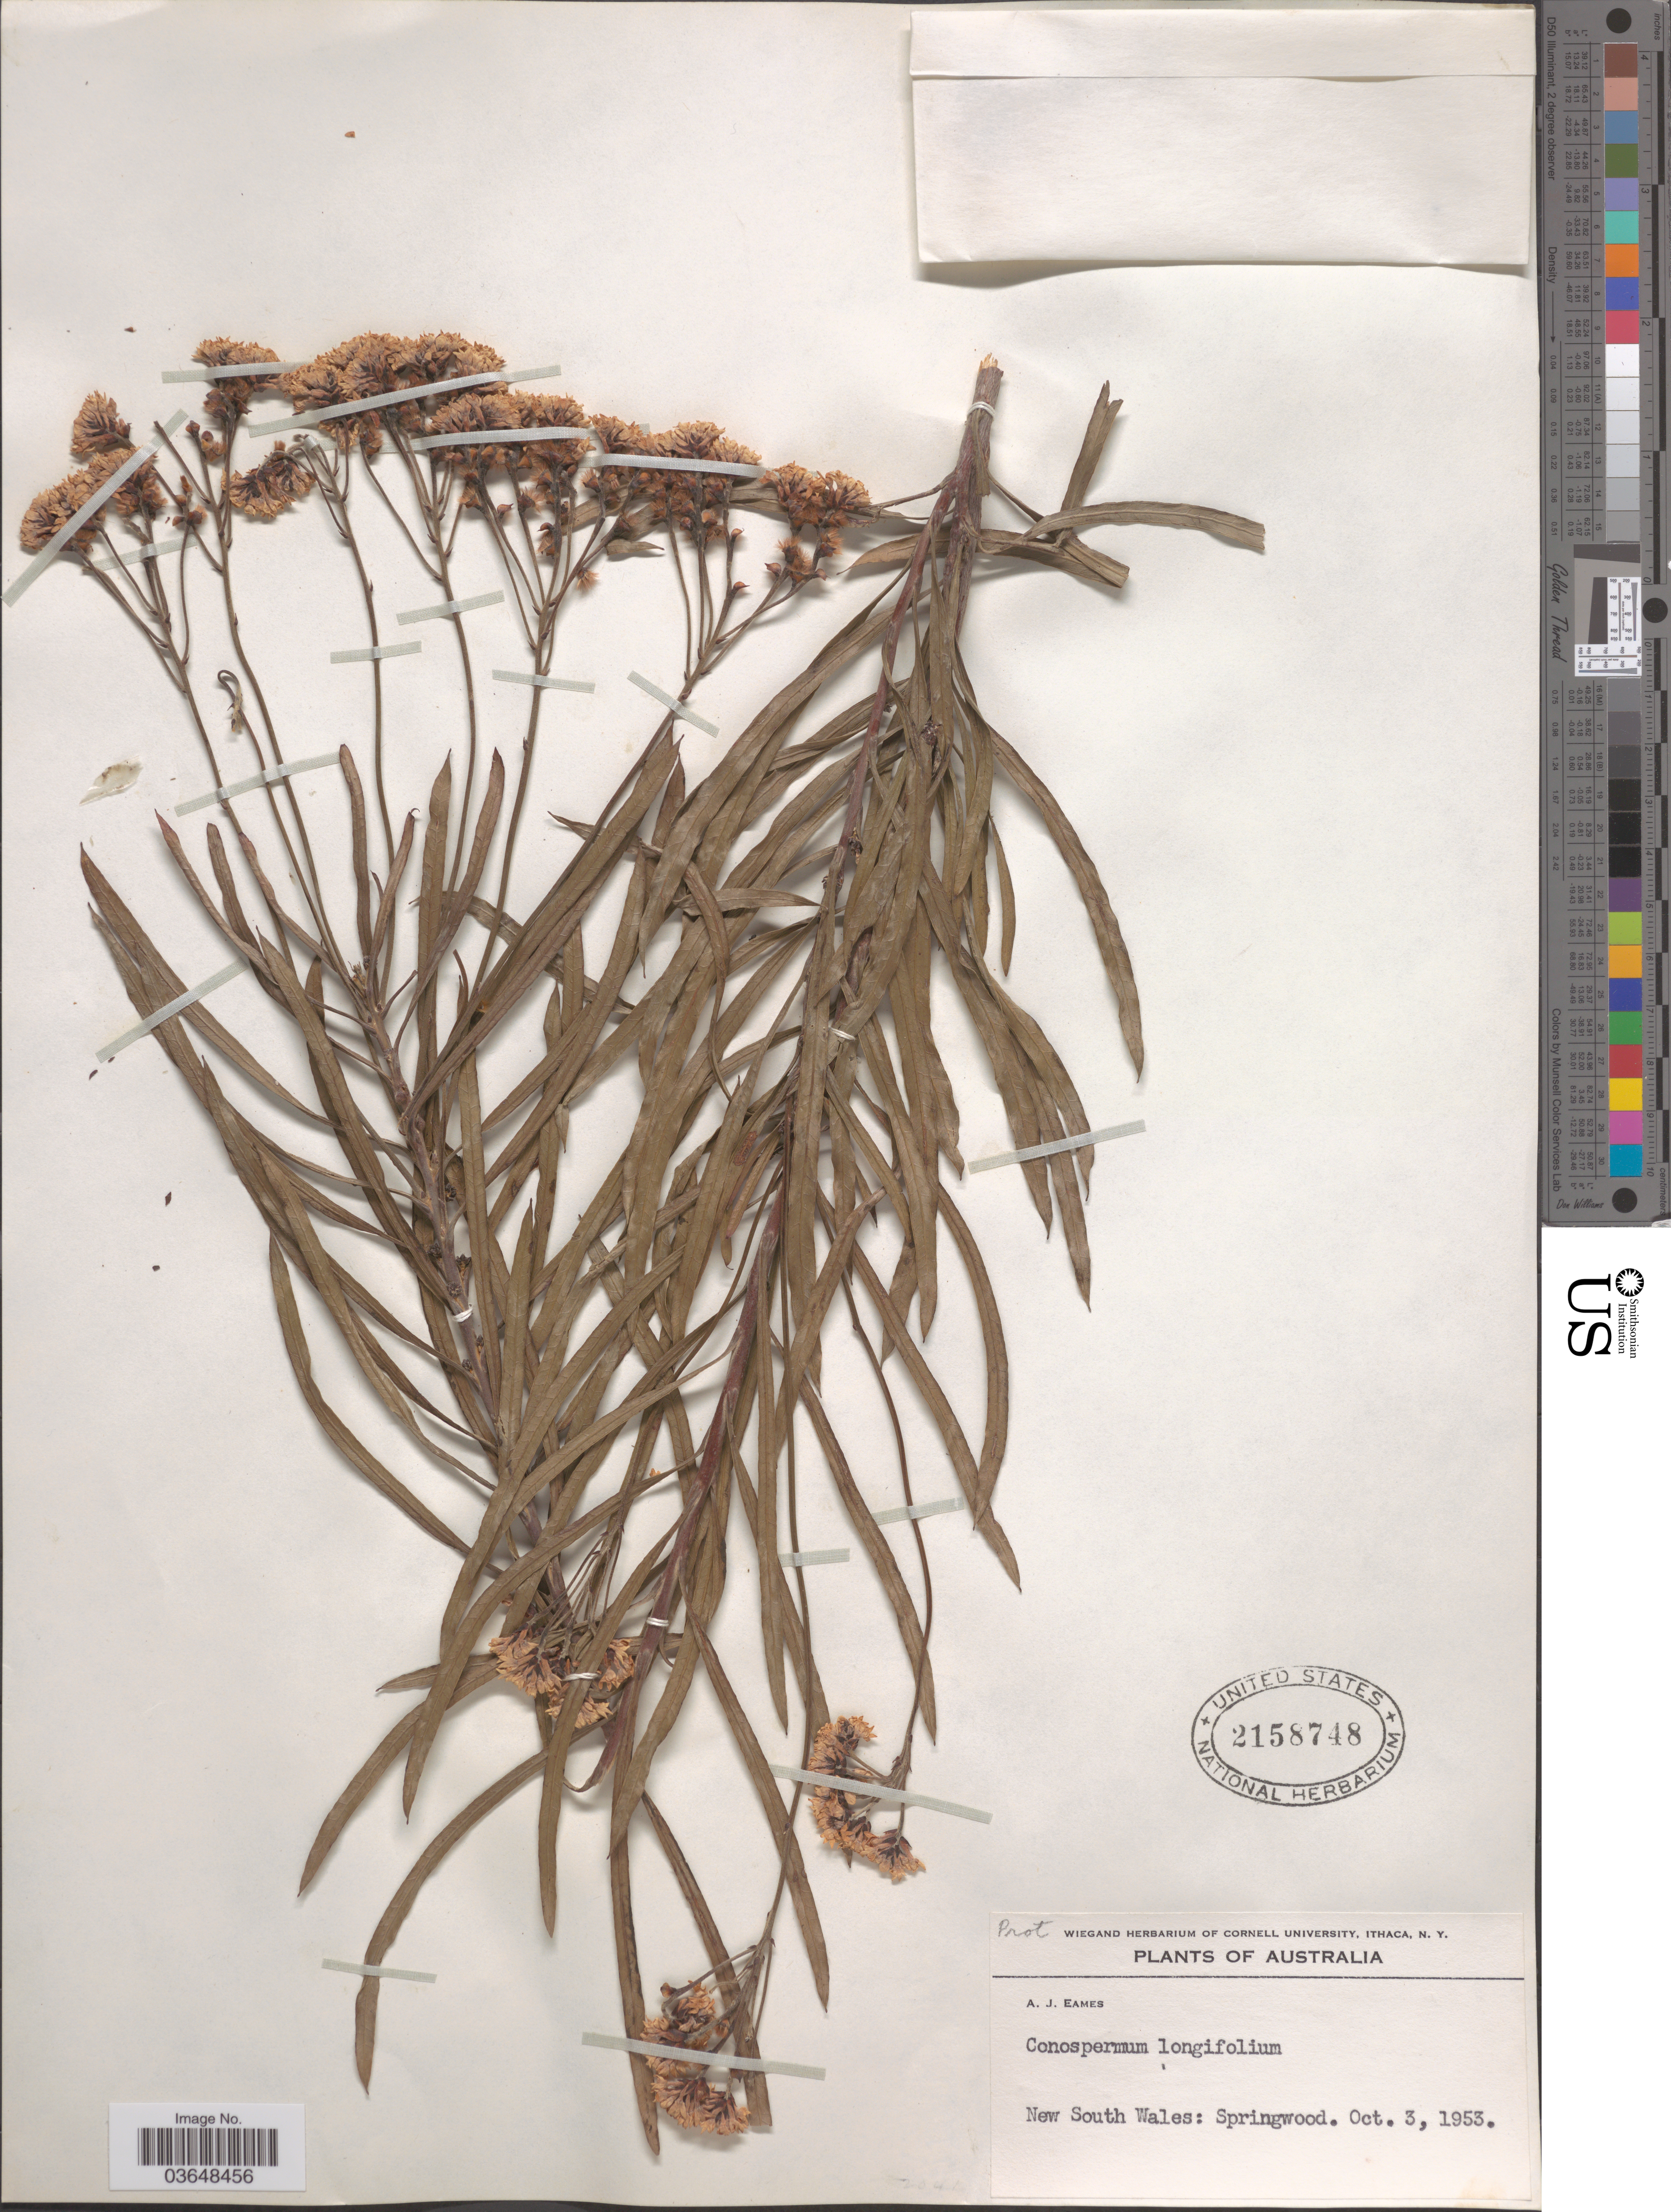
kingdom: Plantae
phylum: Tracheophyta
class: Magnoliopsida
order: Proteales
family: Proteaceae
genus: Conospermum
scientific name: Conospermum longifolium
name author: Sm.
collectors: A. J. Eames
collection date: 1953-10-03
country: Australia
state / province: New South Wales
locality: Springwood.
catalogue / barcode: US 2158748